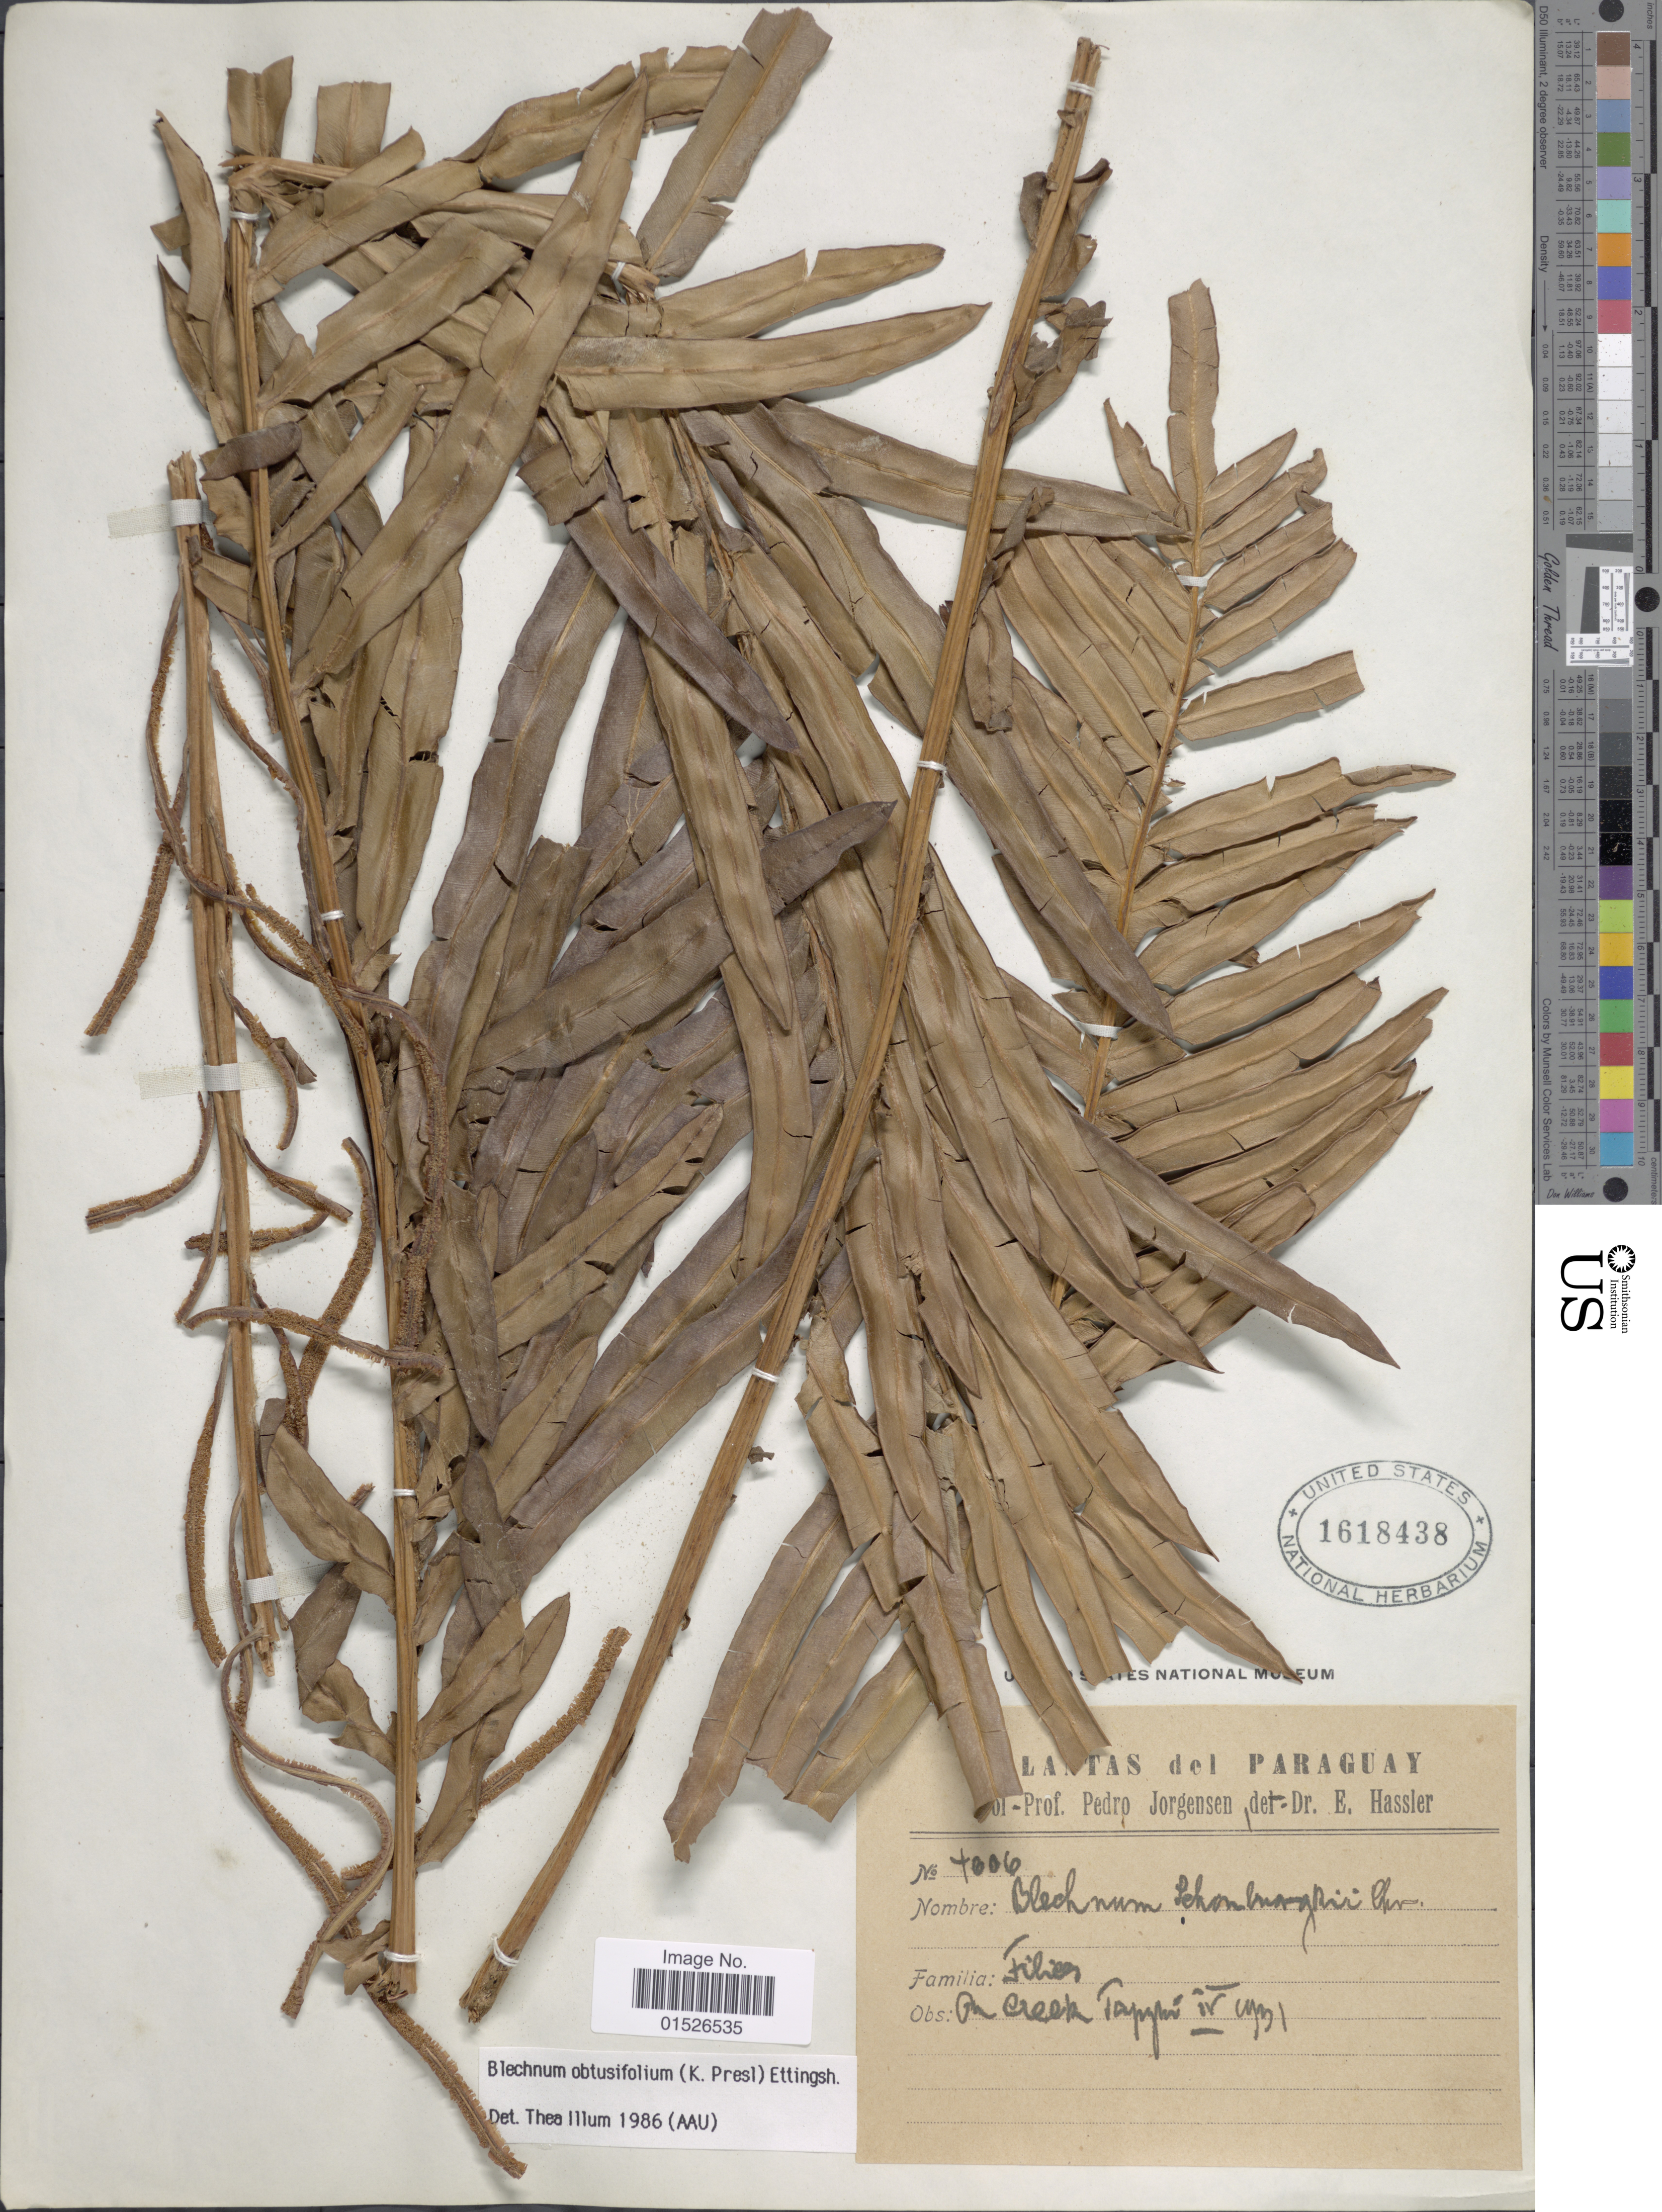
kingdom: Plantae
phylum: Tracheophyta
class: Polypodiopsida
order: Polypodiales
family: Blechnaceae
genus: Blechnum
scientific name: Blechnum obtusifolium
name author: (C. Presl ex Christ) Ettingsh.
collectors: P. Jörgensen & E. Hassler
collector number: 4006*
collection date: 1931-04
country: Paraguay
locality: Tapytá.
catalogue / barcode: US 1618438